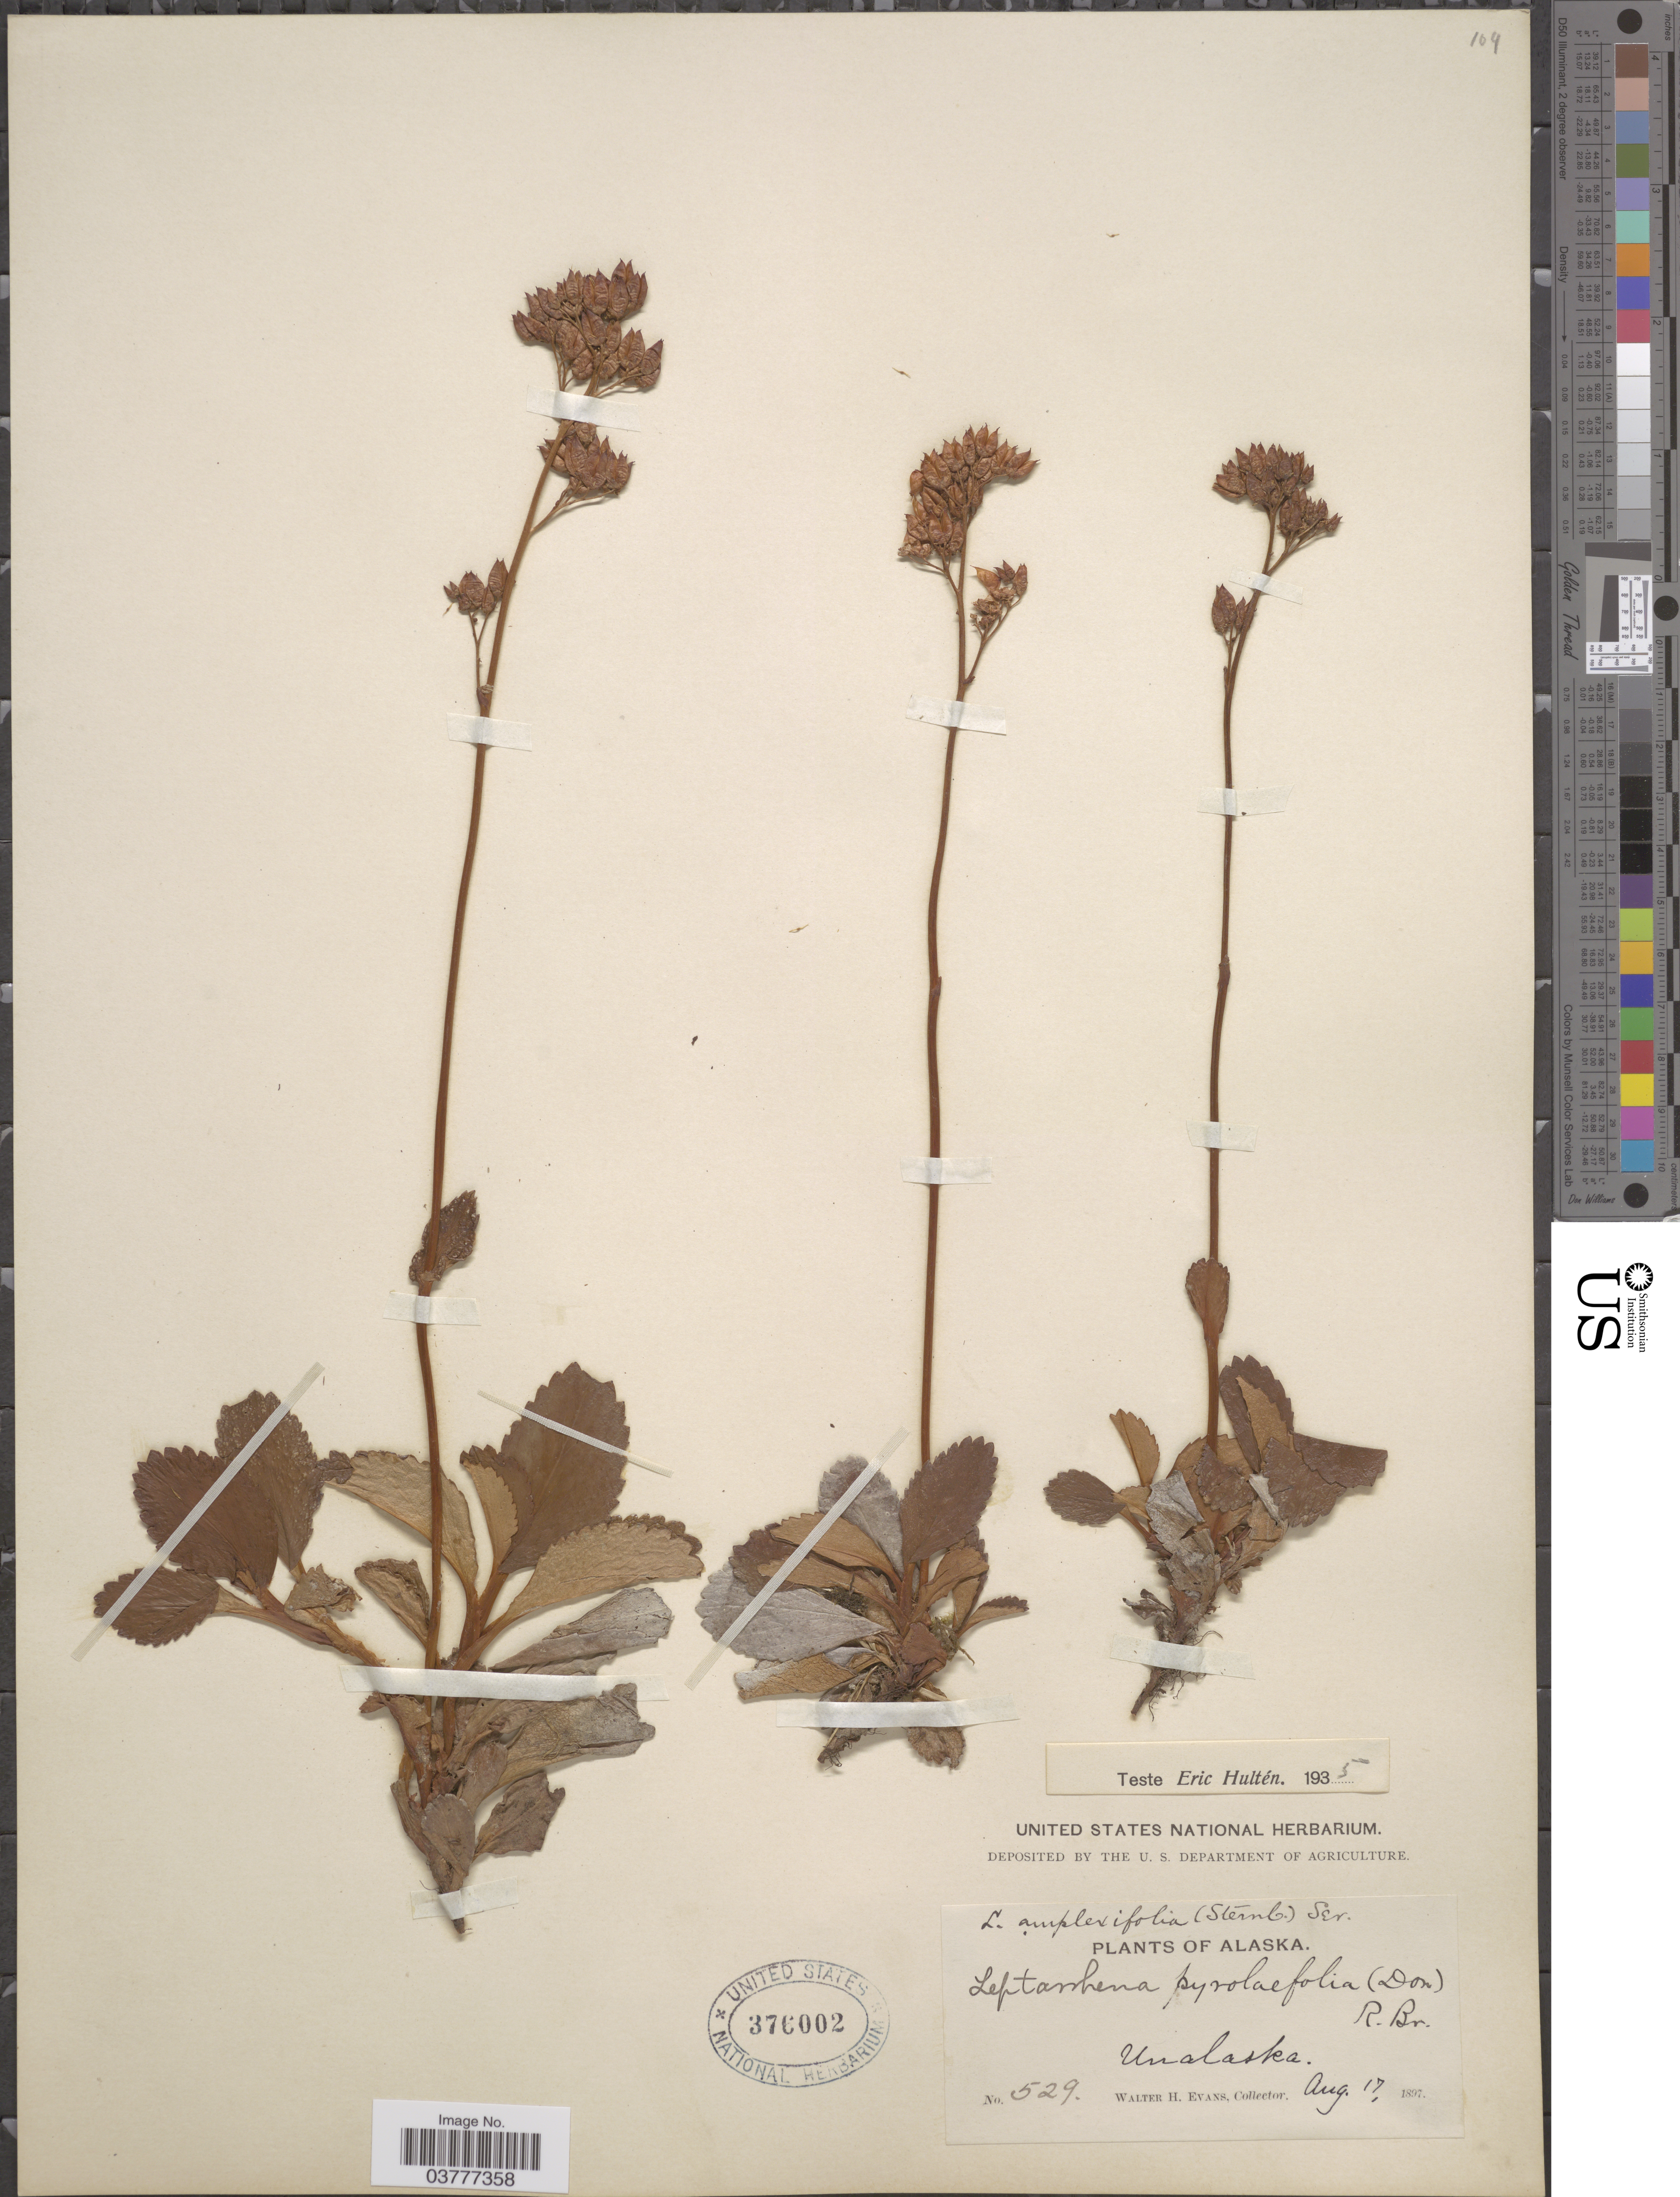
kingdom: Plantae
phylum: Tracheophyta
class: Magnoliopsida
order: Saxifragales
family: Saxifragaceae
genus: Leptarrhena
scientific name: Leptarrhena pyrolifolia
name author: (D. Don) Ser.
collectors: W. H. Evans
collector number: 529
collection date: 1897-08-17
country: United States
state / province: Alaska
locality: Unalaska.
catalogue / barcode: US 376002